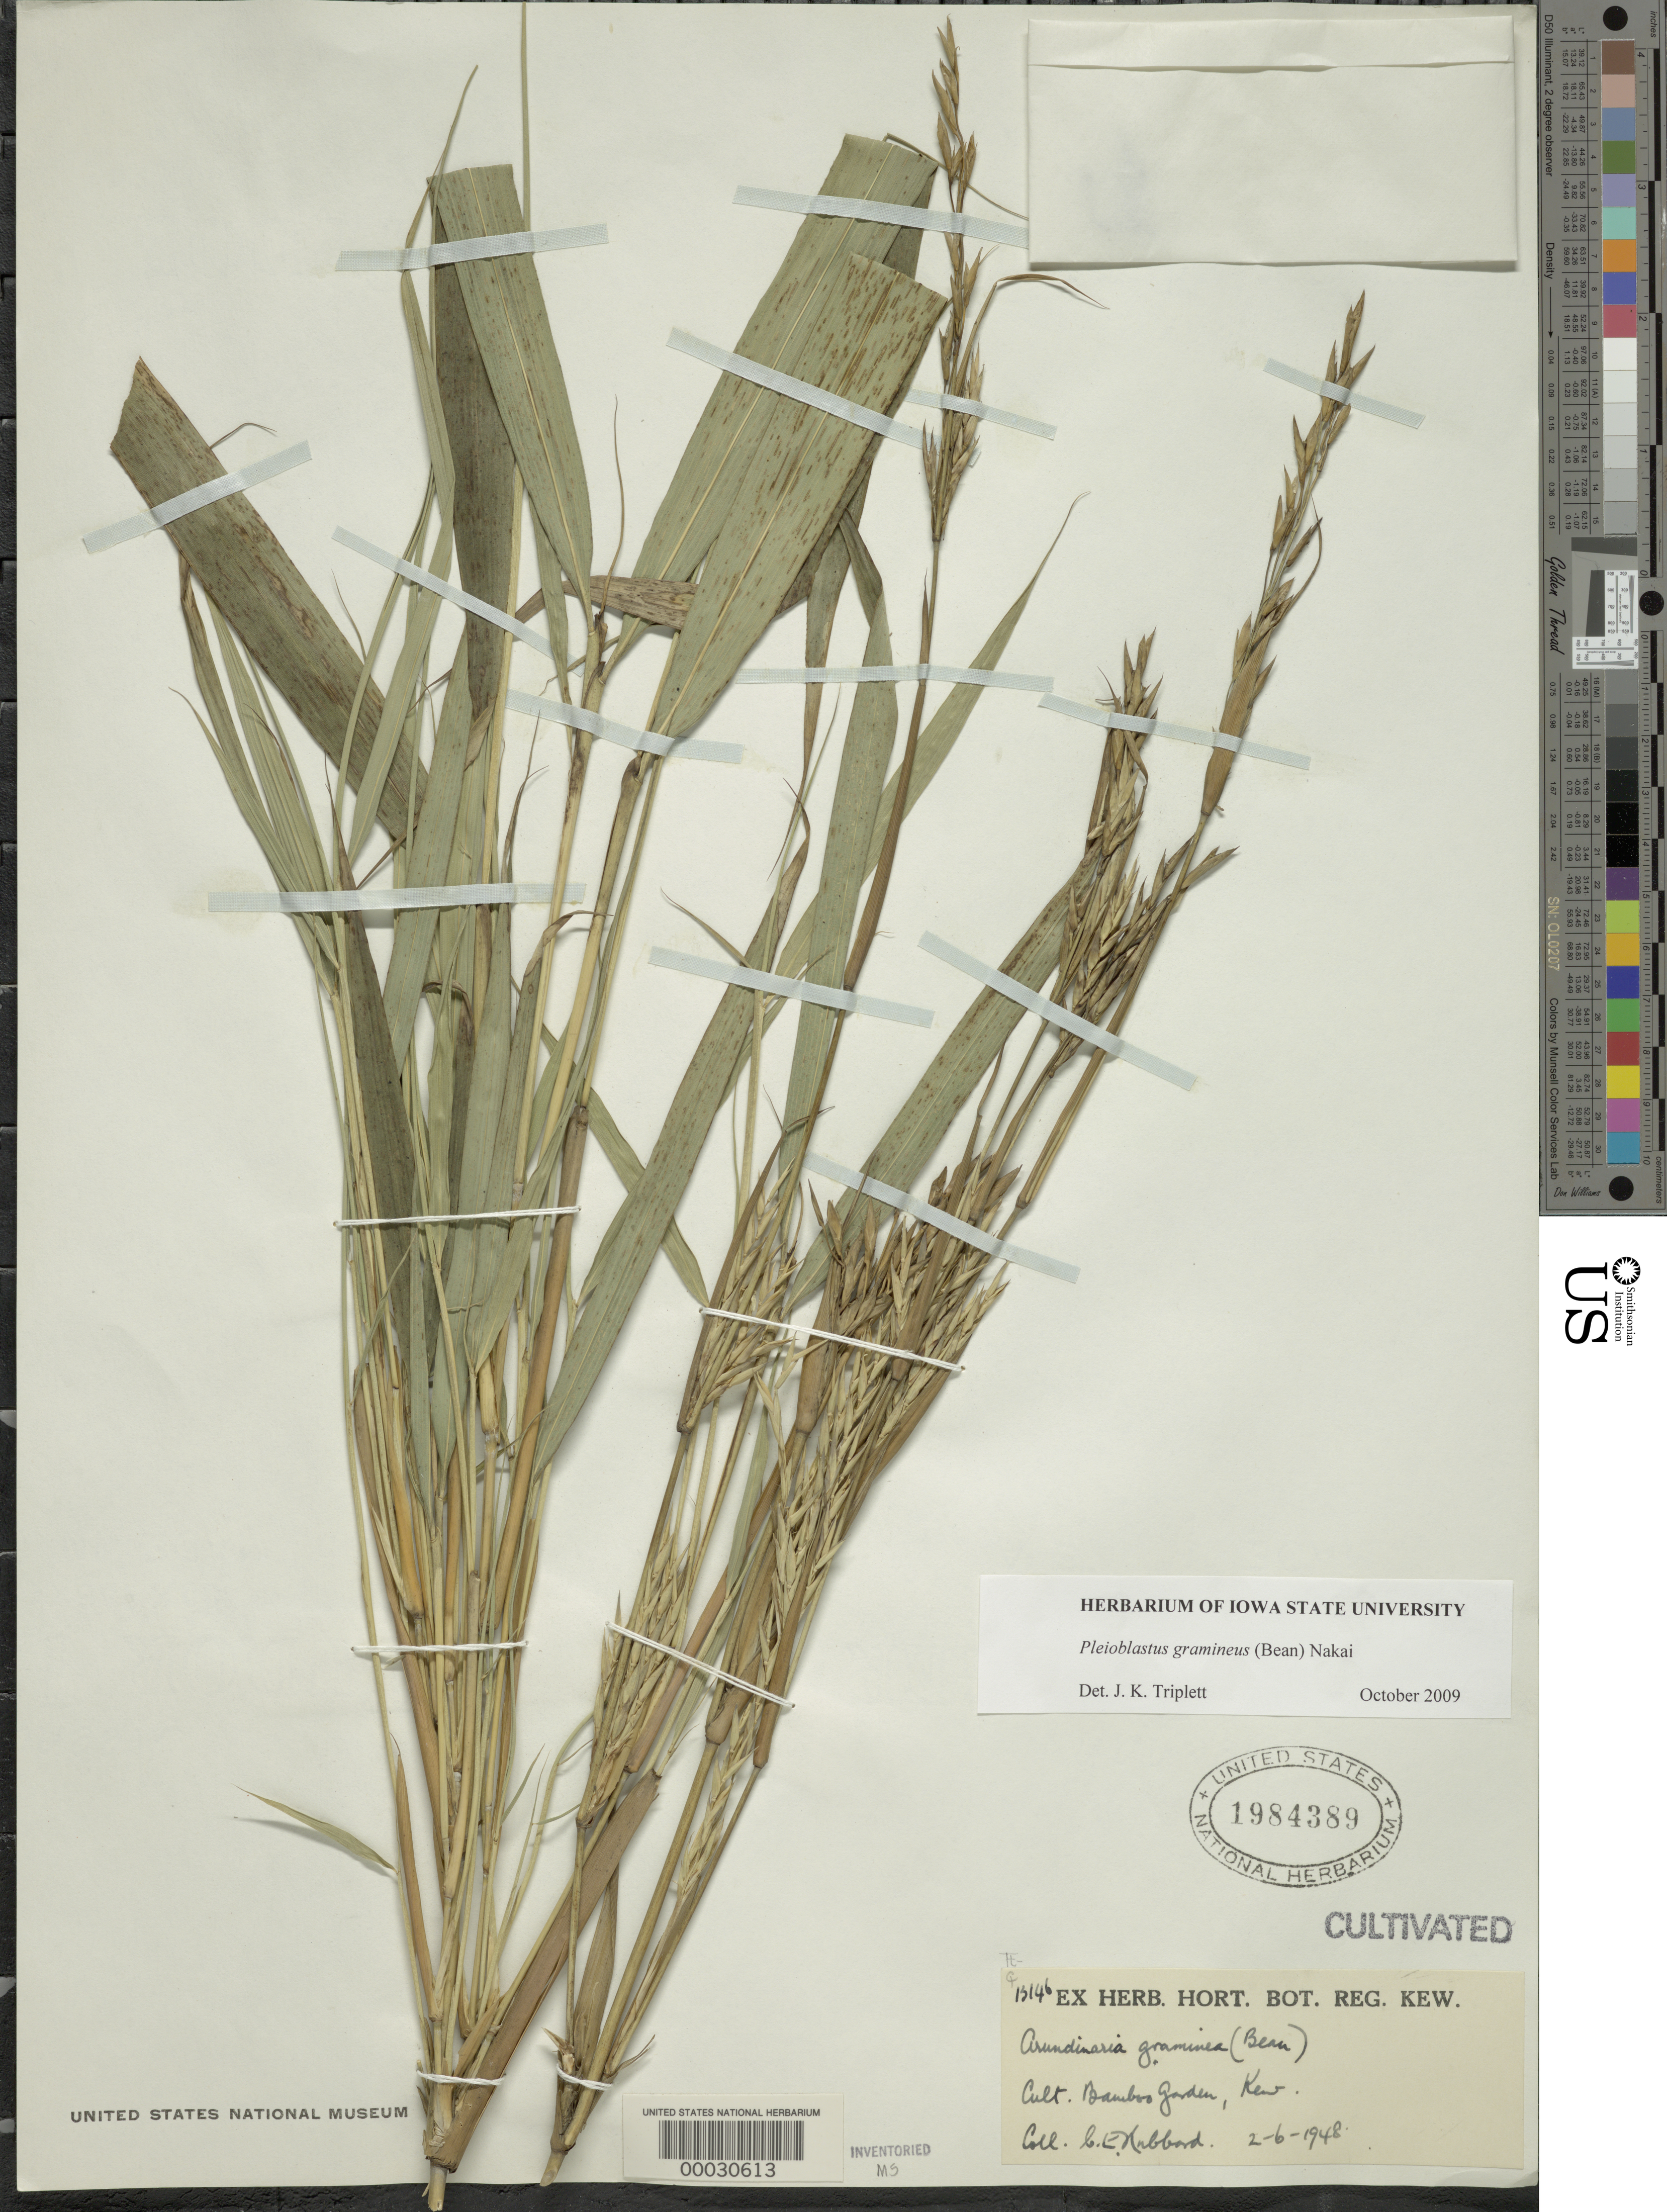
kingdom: Plantae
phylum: Tracheophyta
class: Liliopsida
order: Poales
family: Poaceae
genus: Pleioblastus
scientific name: Pleioblastus gramineus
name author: (Bean) Nakai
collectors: E. Hubbard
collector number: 15146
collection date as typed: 02 Jun 1948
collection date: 1948-06-02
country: United Kingdom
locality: Bamboo garden - kew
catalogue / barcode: US 1984389